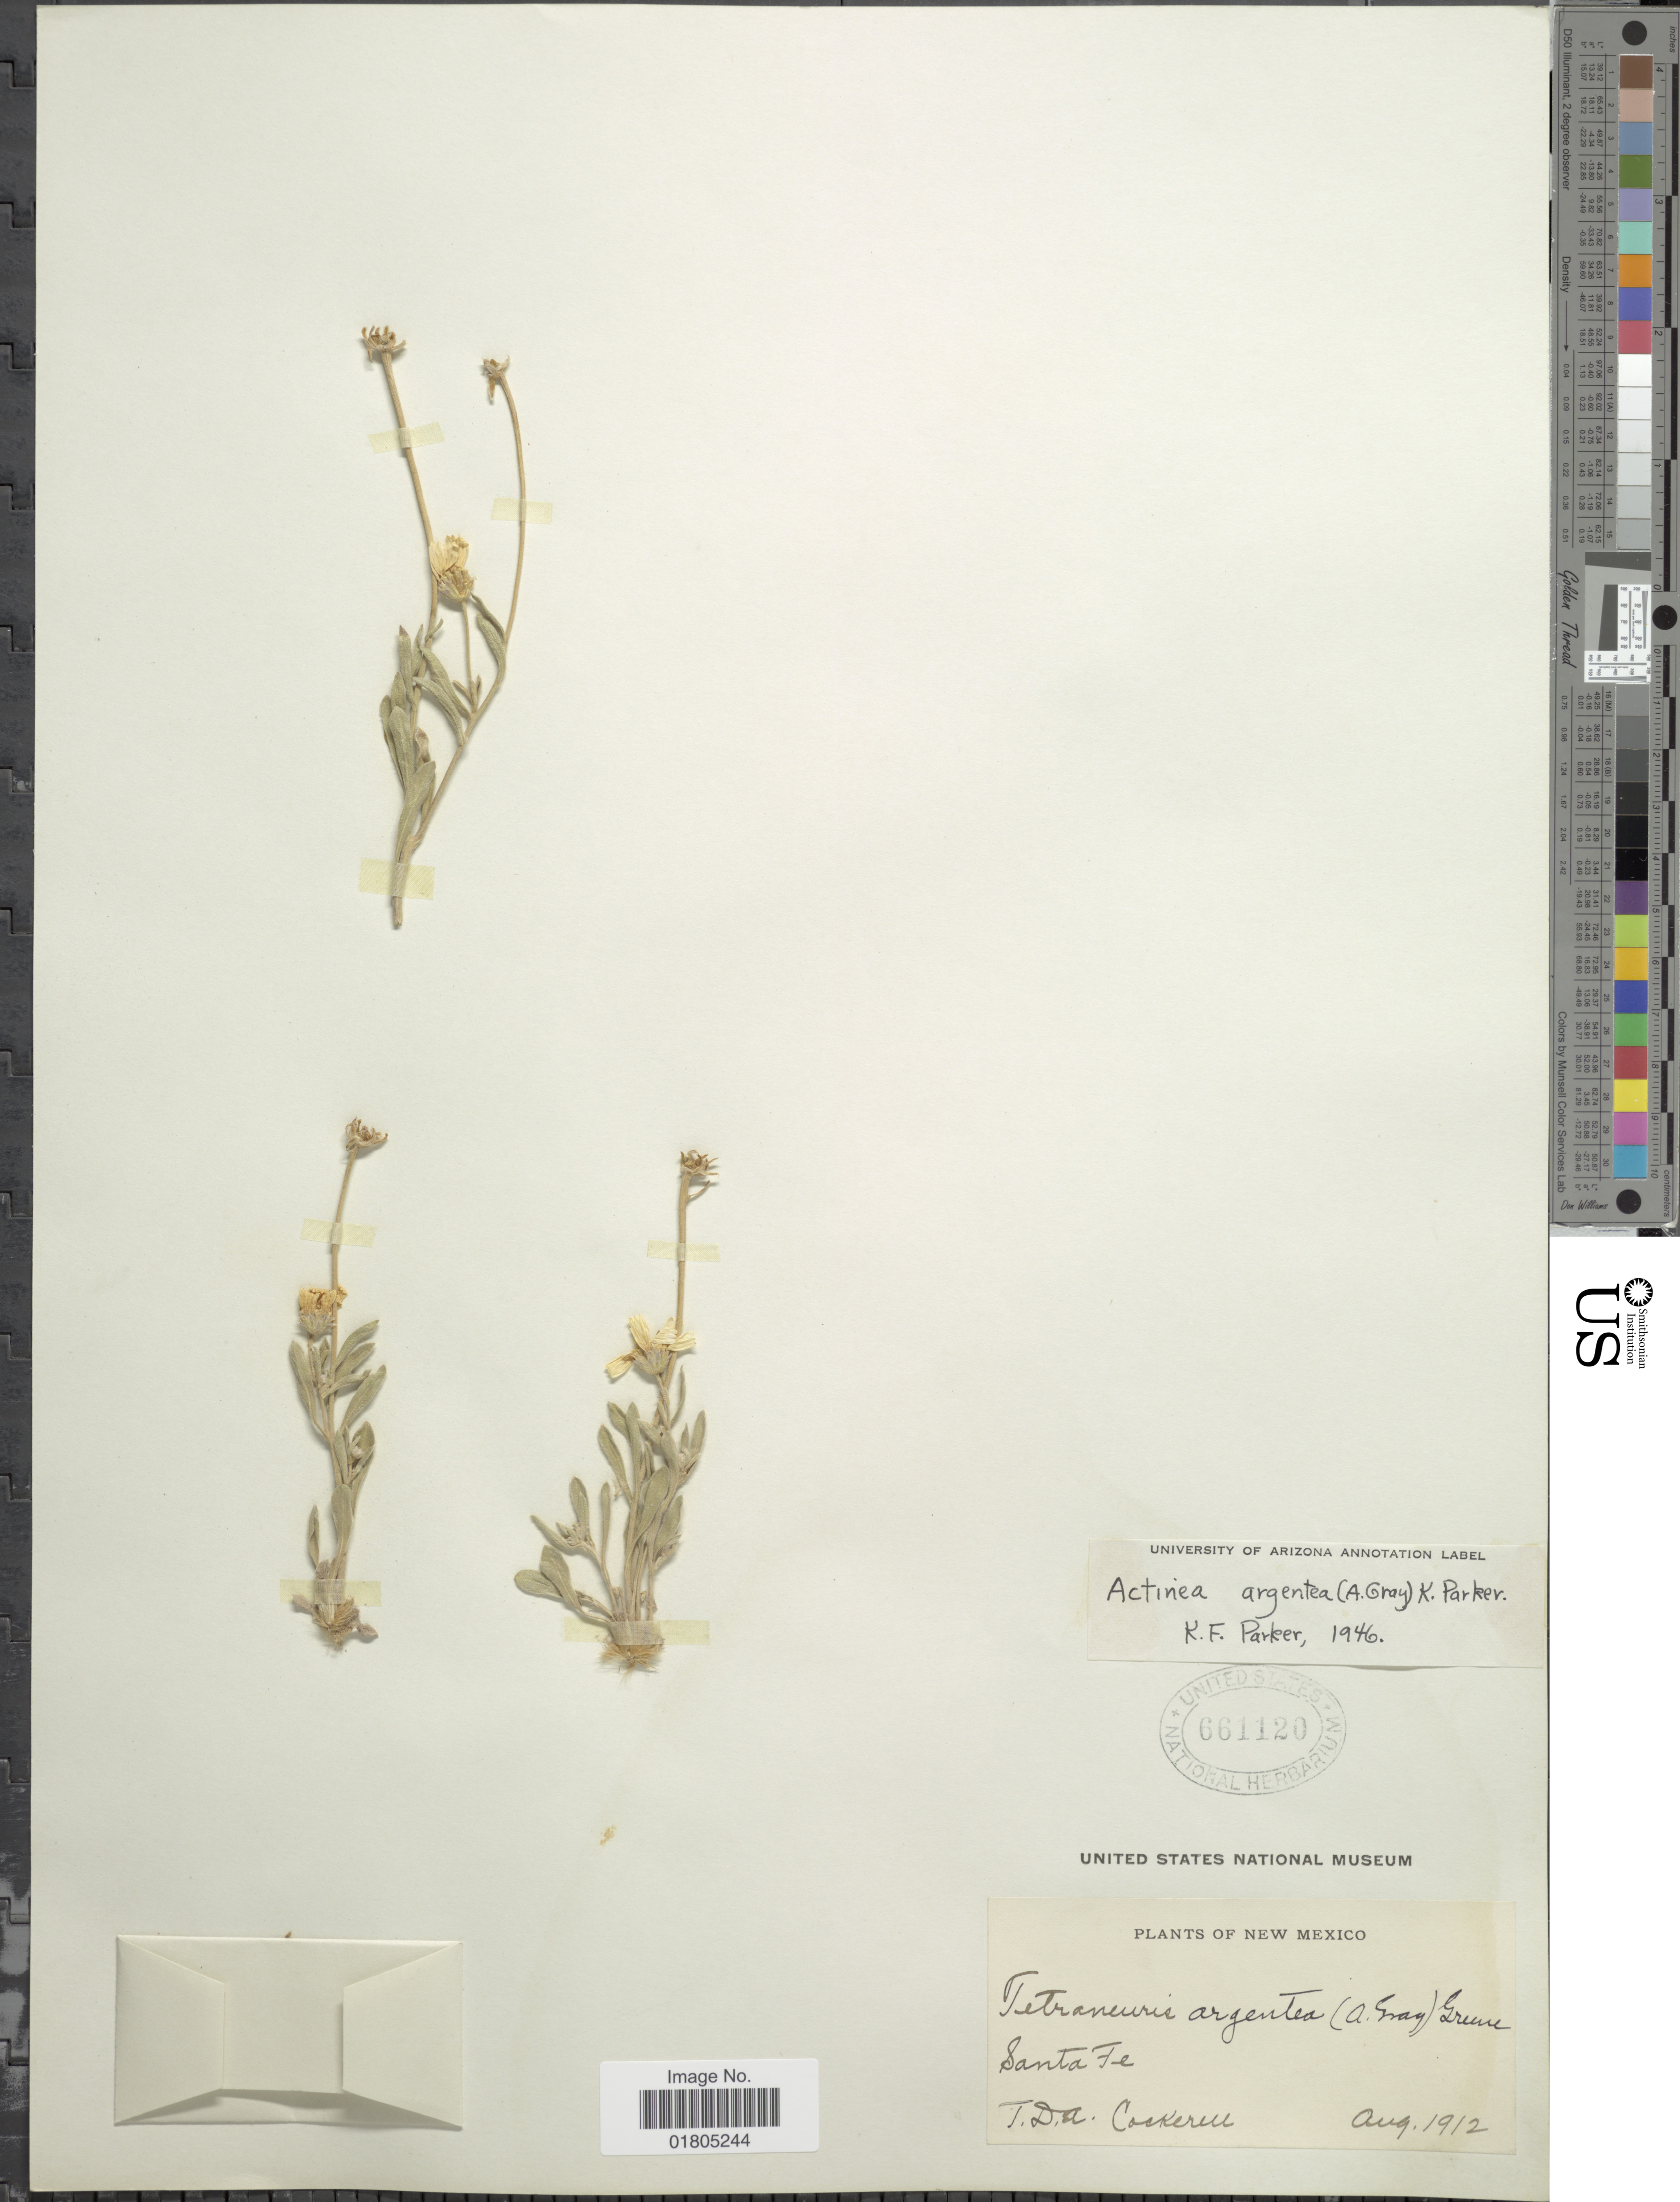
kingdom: Plantae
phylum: Tracheophyta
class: Magnoliopsida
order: Asterales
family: Asteraceae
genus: Actinea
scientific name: Actinea argentea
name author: (A. Gray) Kuntze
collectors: T. Cockerell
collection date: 1912-08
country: United States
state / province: New Mexico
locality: Santa Fe.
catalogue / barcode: US 661120